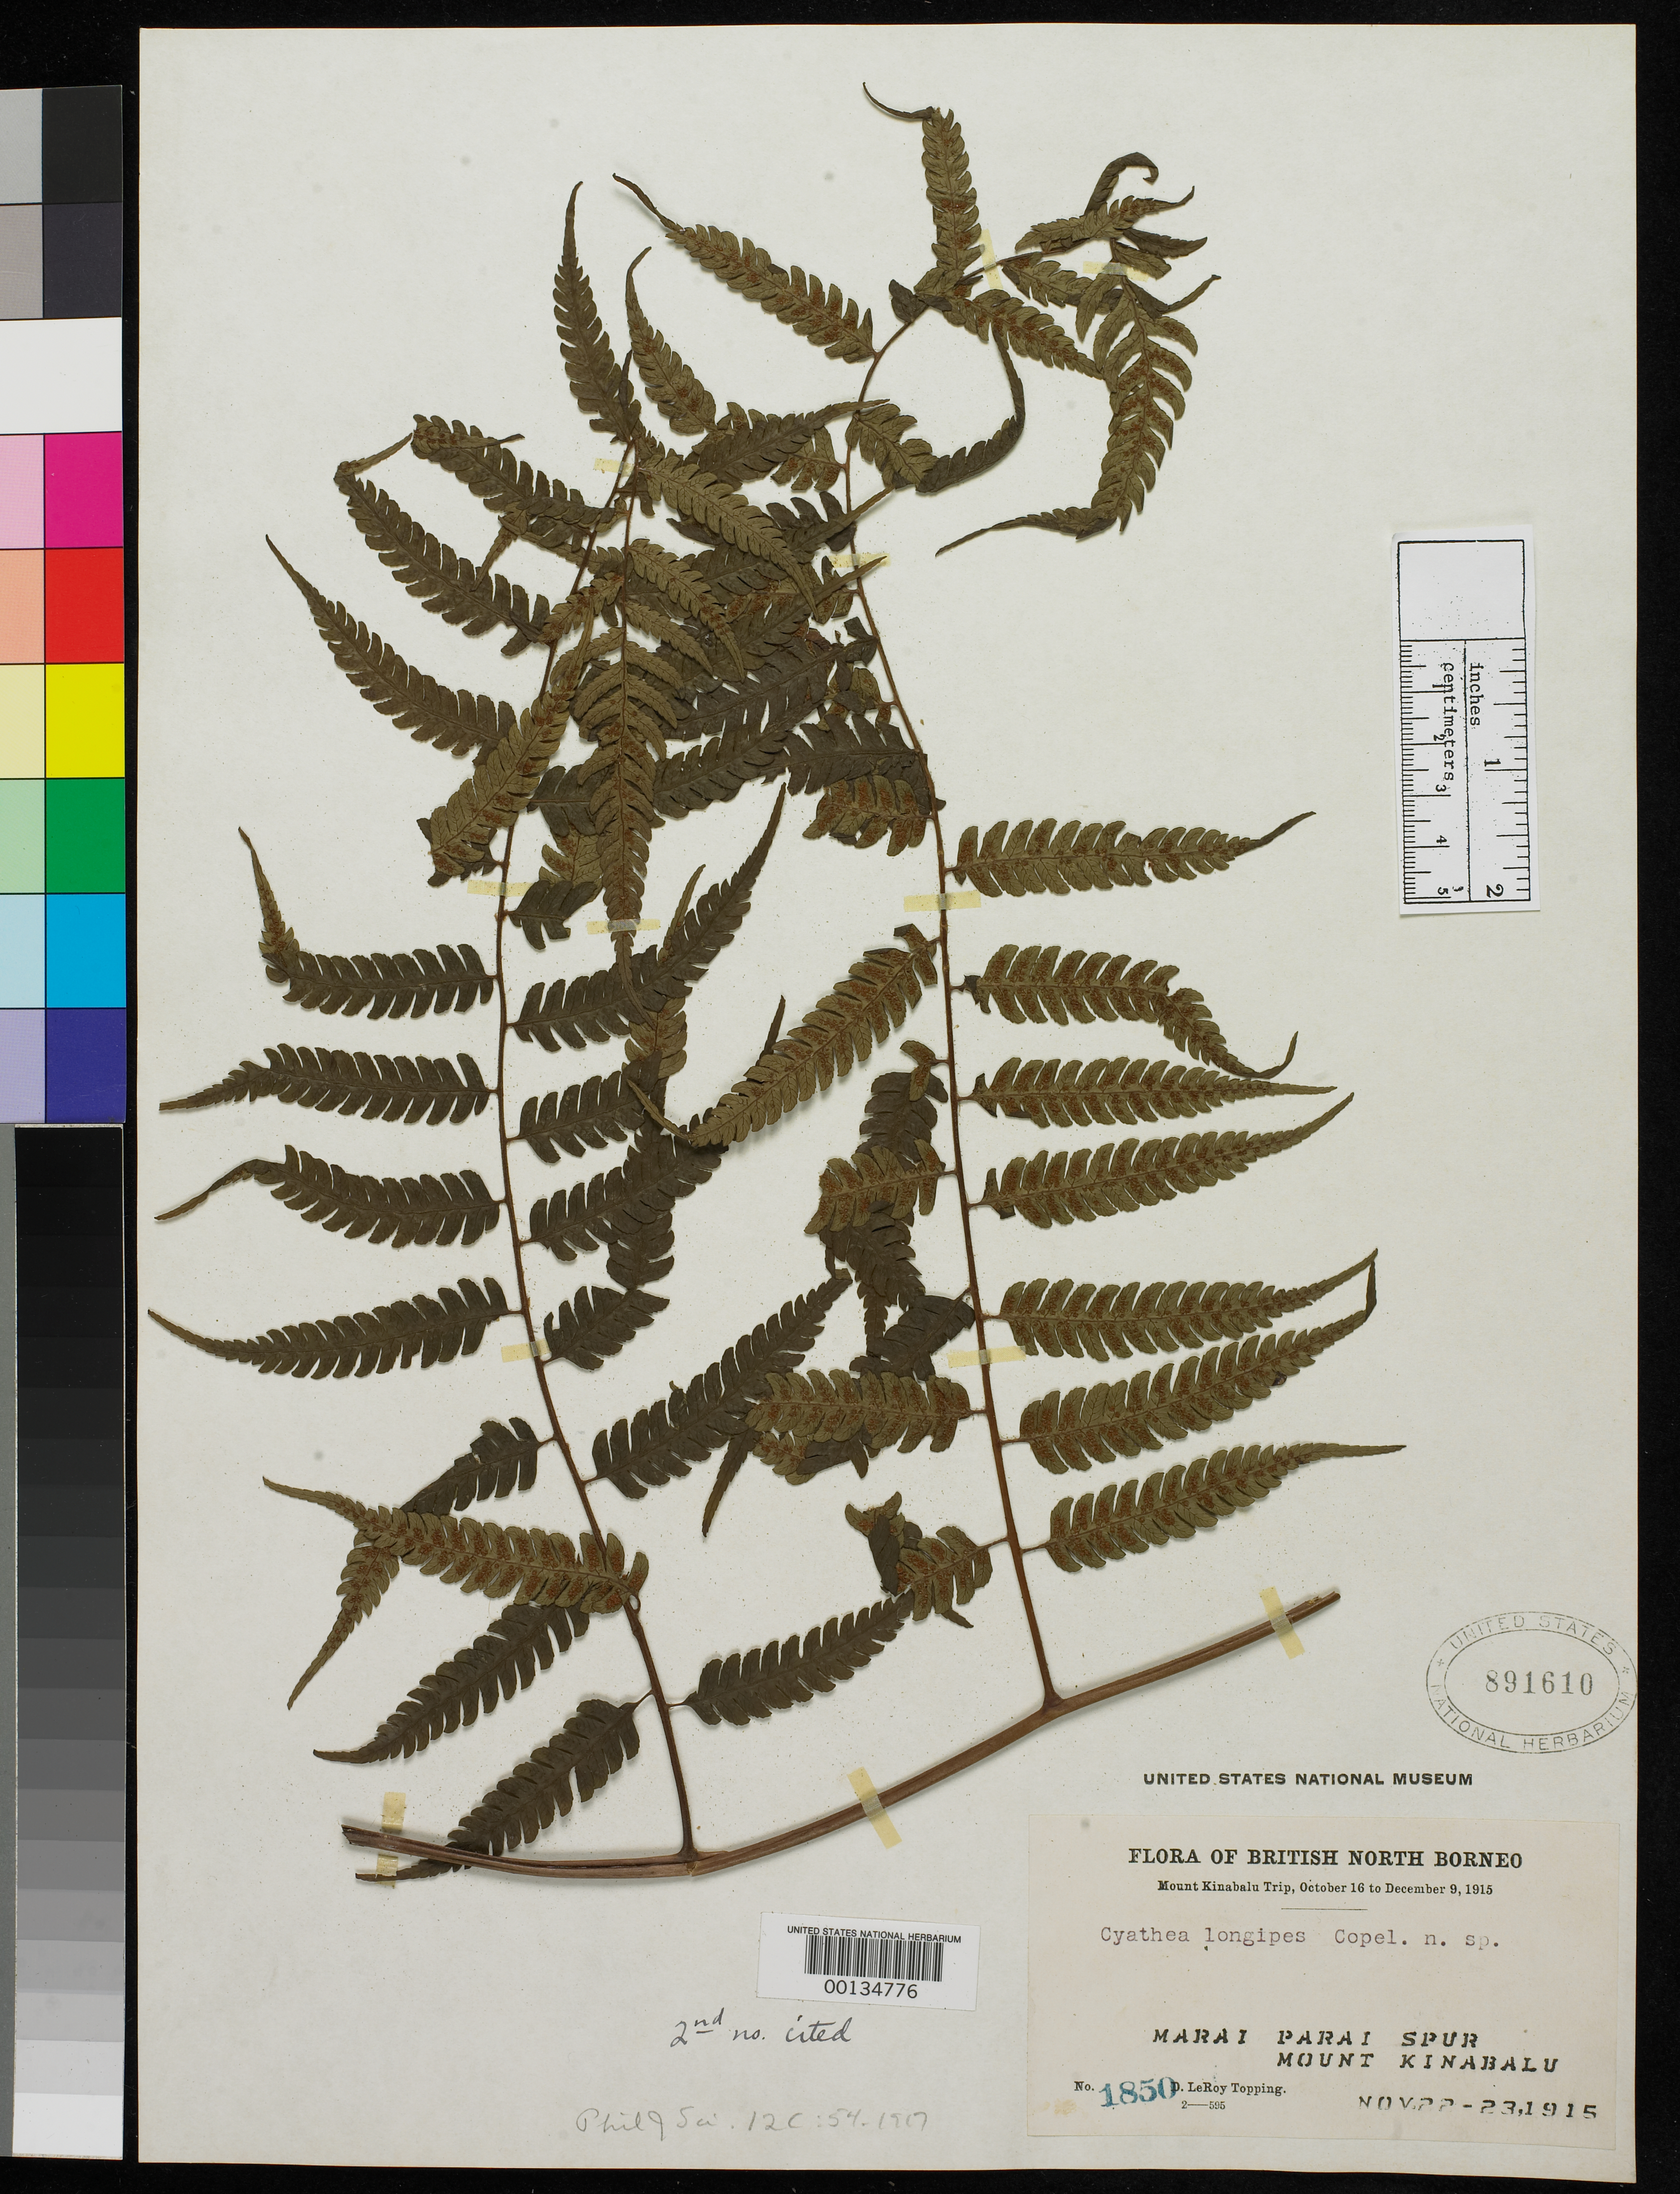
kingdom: Plantae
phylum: Tracheophyta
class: Polypodiopsida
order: Cyatheales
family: Cyatheaceae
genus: Cyathea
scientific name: Cyathea longipes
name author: Copel.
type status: Syntype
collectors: D. L. Topping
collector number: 1850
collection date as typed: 22 Nov 1915 to 23 Nov 1915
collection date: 1915-11-22/1915-11-23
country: Malaysia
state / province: Sabah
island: Borneo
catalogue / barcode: US 891610